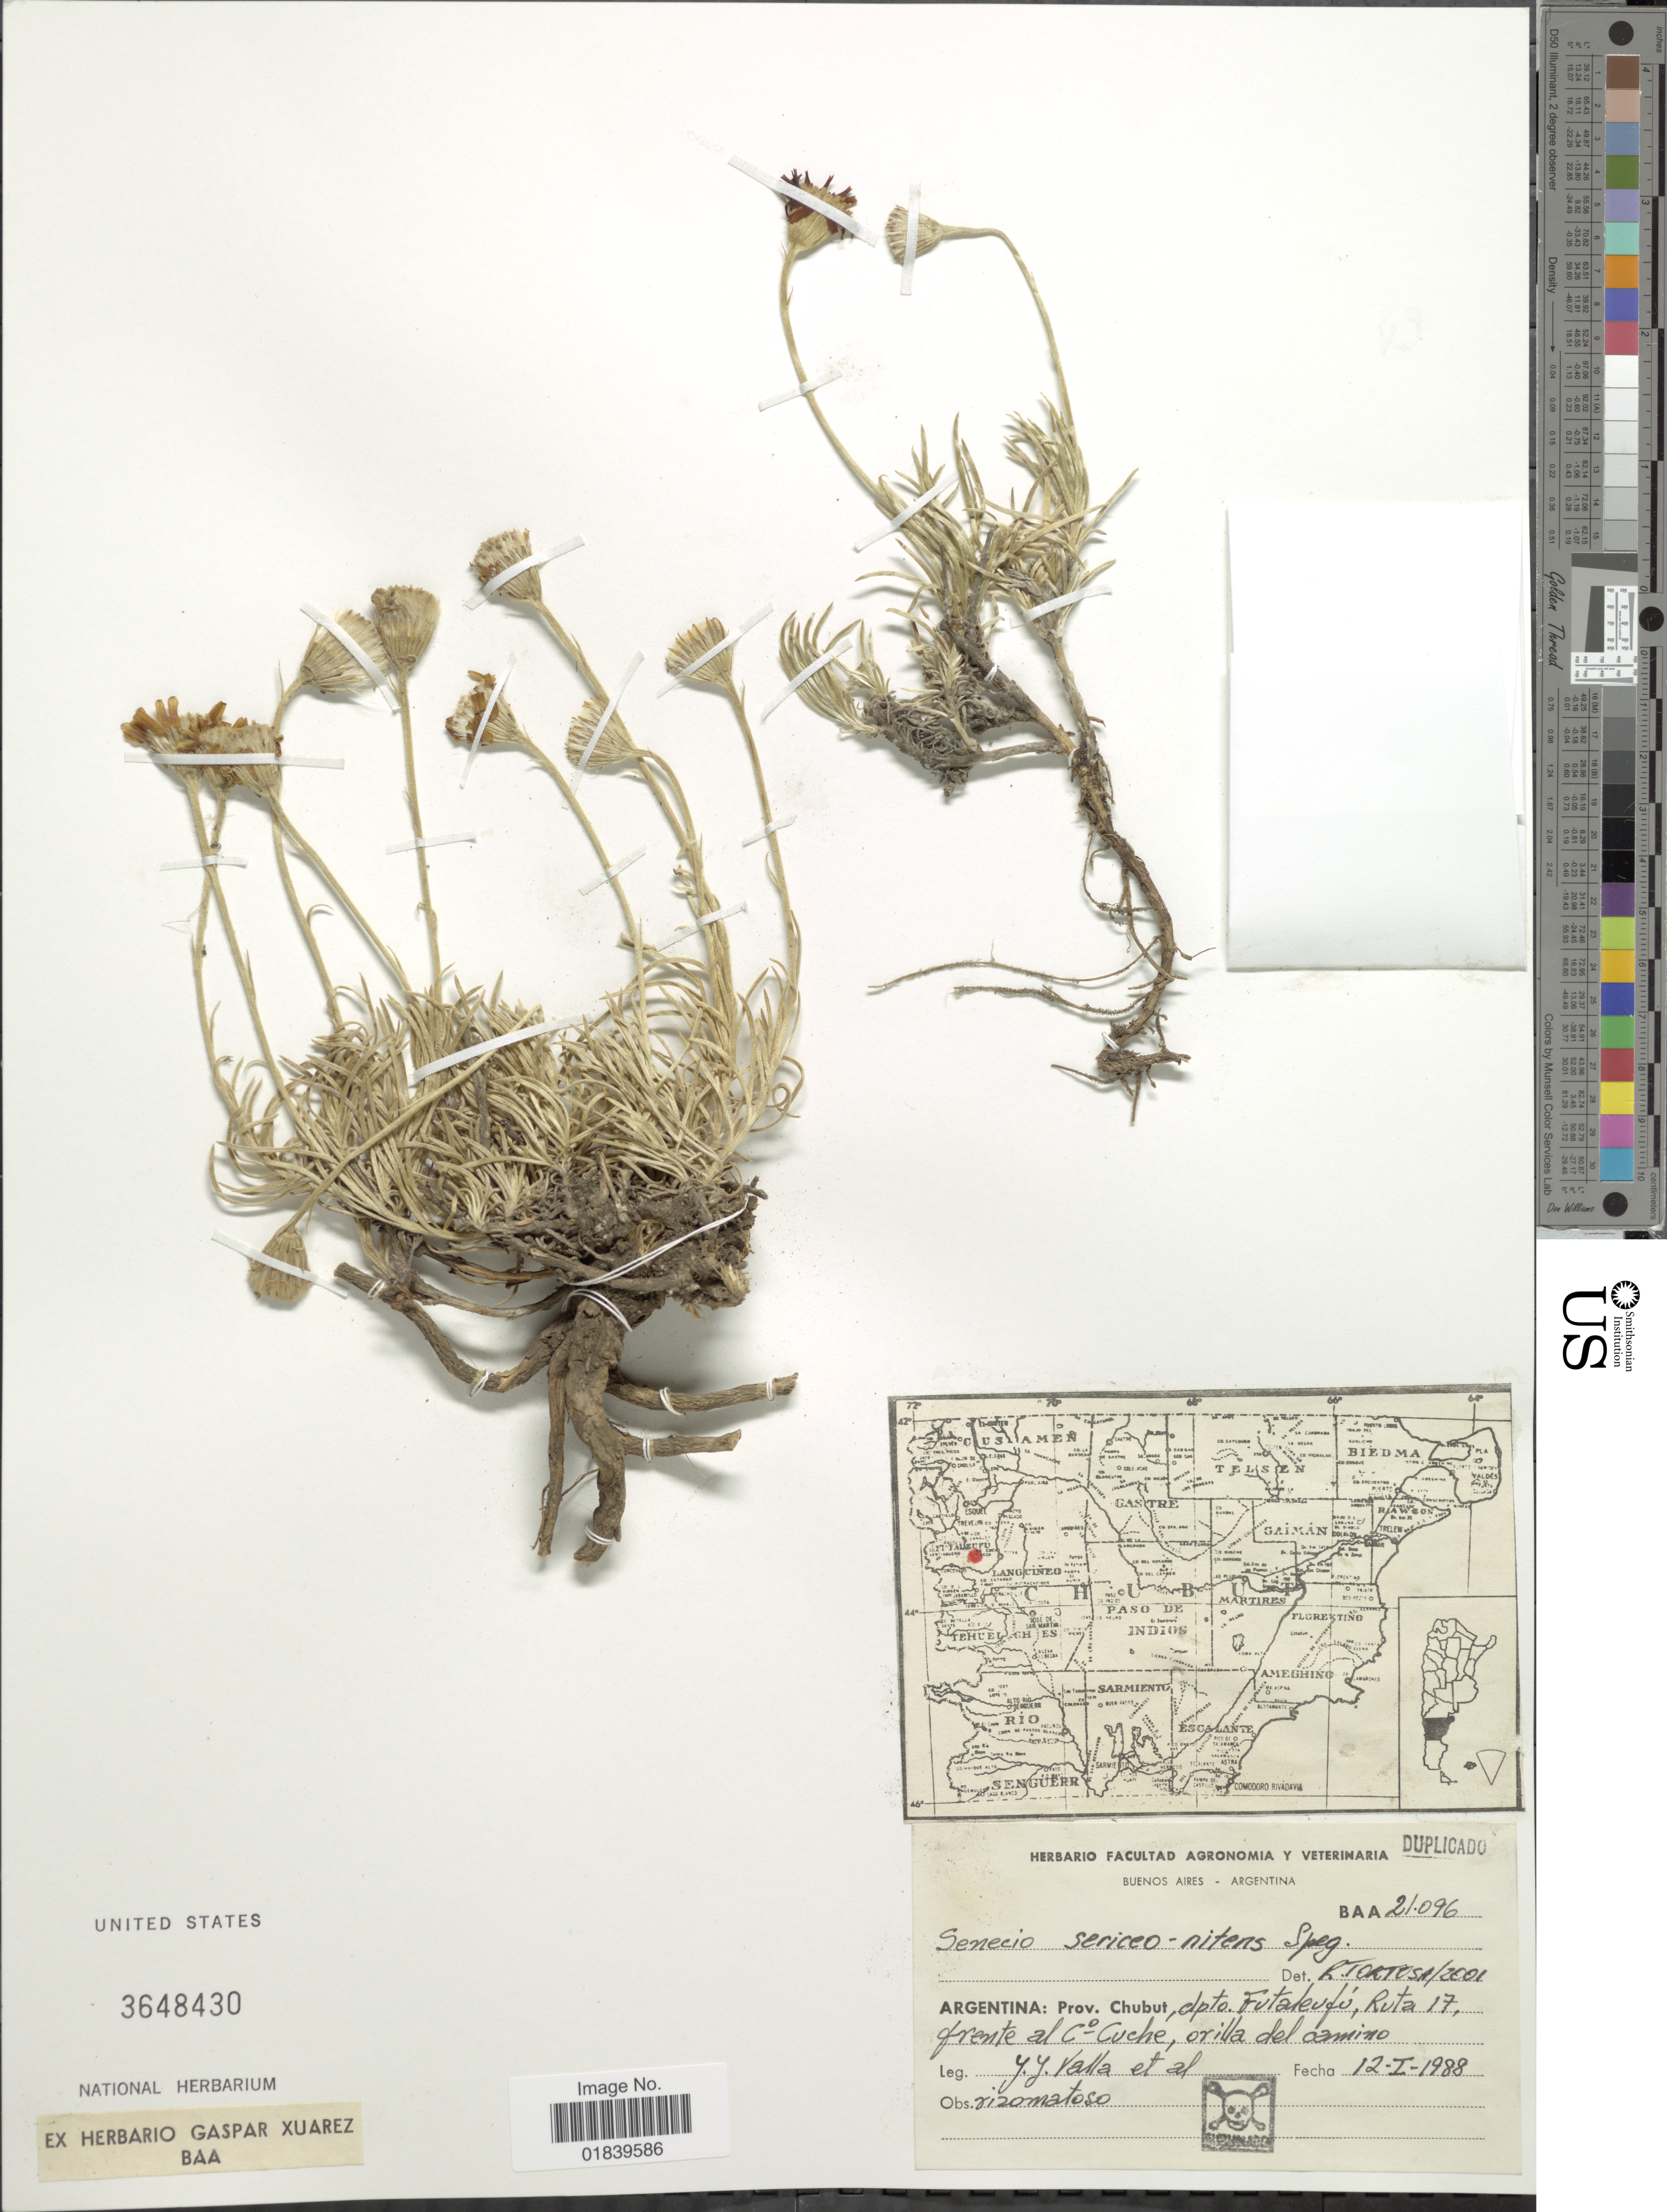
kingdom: Plantae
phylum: Tracheophyta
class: Magnoliopsida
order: Asterales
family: Asteraceae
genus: Senecio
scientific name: Senecio sericeo-nitens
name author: Speg.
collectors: J. Valla & et al.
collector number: BAA21096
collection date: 1988-01-12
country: Argentina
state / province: Chubut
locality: Argentina: Prov. Chubut, dpto. Futaleufu, Ruta 17, frente al Cº Cuche, orilla del camino.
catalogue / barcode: US 3648430